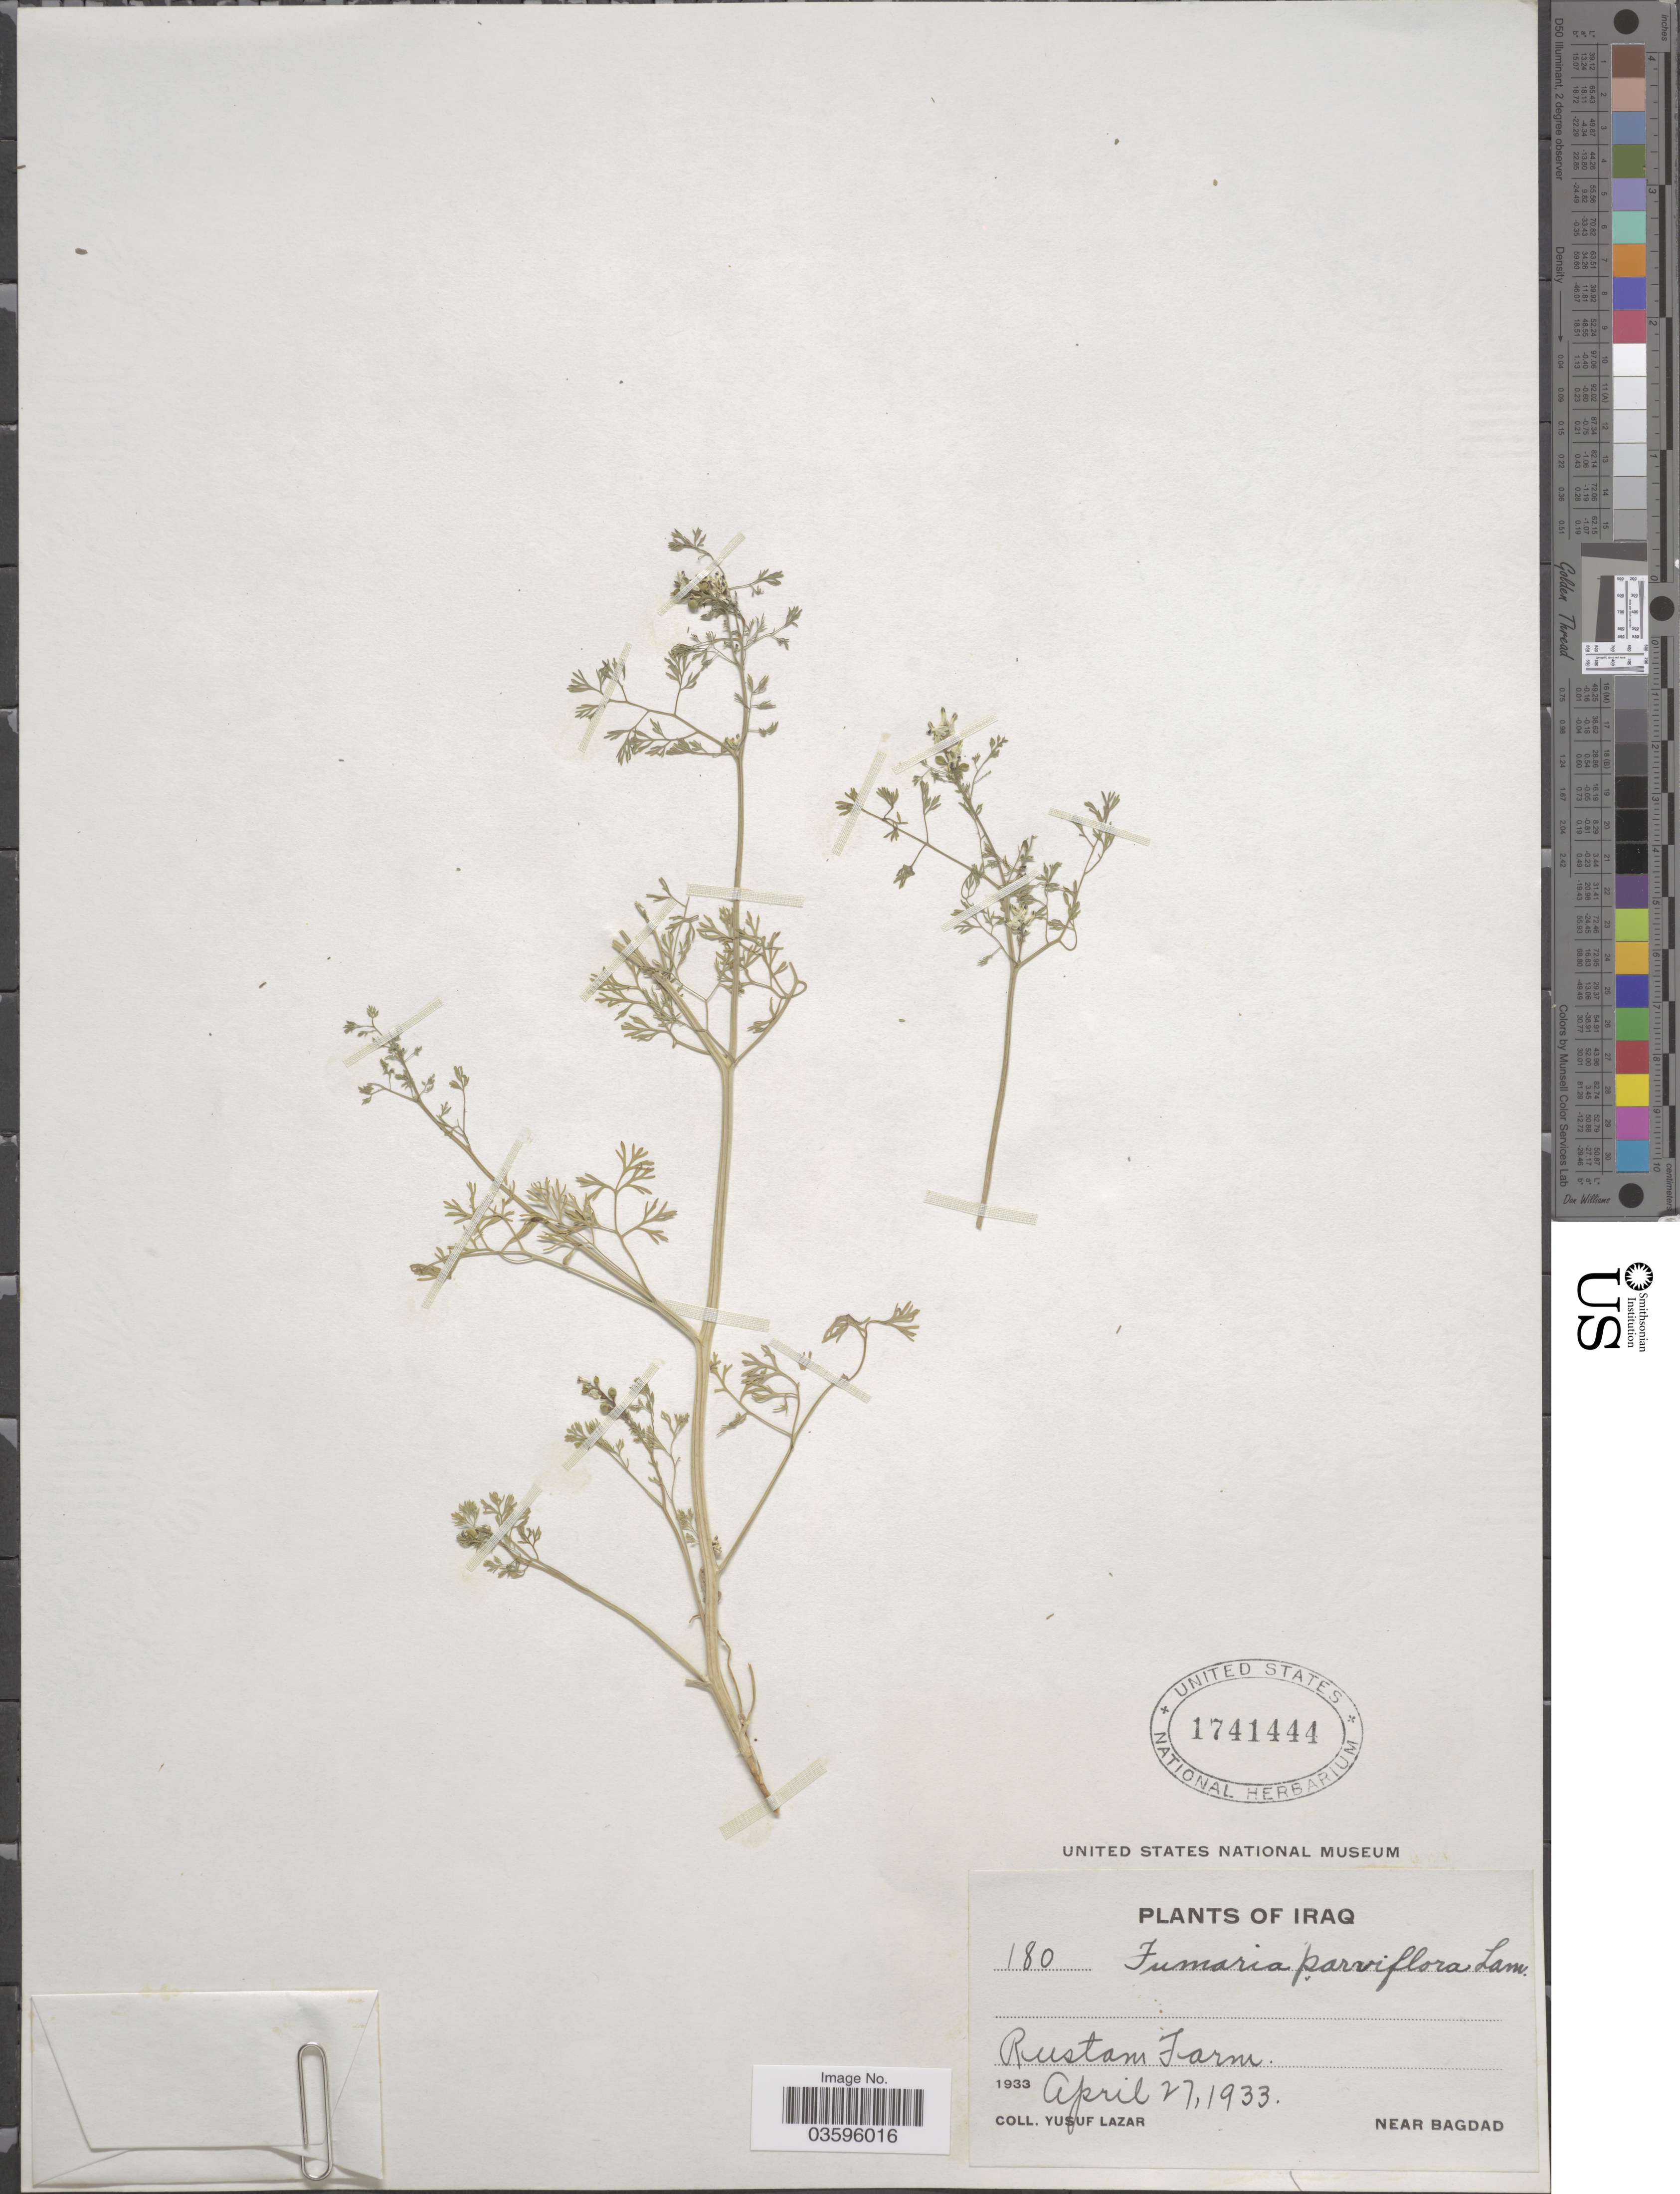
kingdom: Plantae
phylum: Tracheophyta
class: Magnoliopsida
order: Ranunculales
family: Papaveraceae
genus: Fumaria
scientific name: Fumaria parviflora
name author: Lam.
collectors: Y. Lazar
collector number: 180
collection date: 1933-04-27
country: Iraq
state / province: Baghdad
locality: Rustam Farm, near Bagdad.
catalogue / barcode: US 1741444